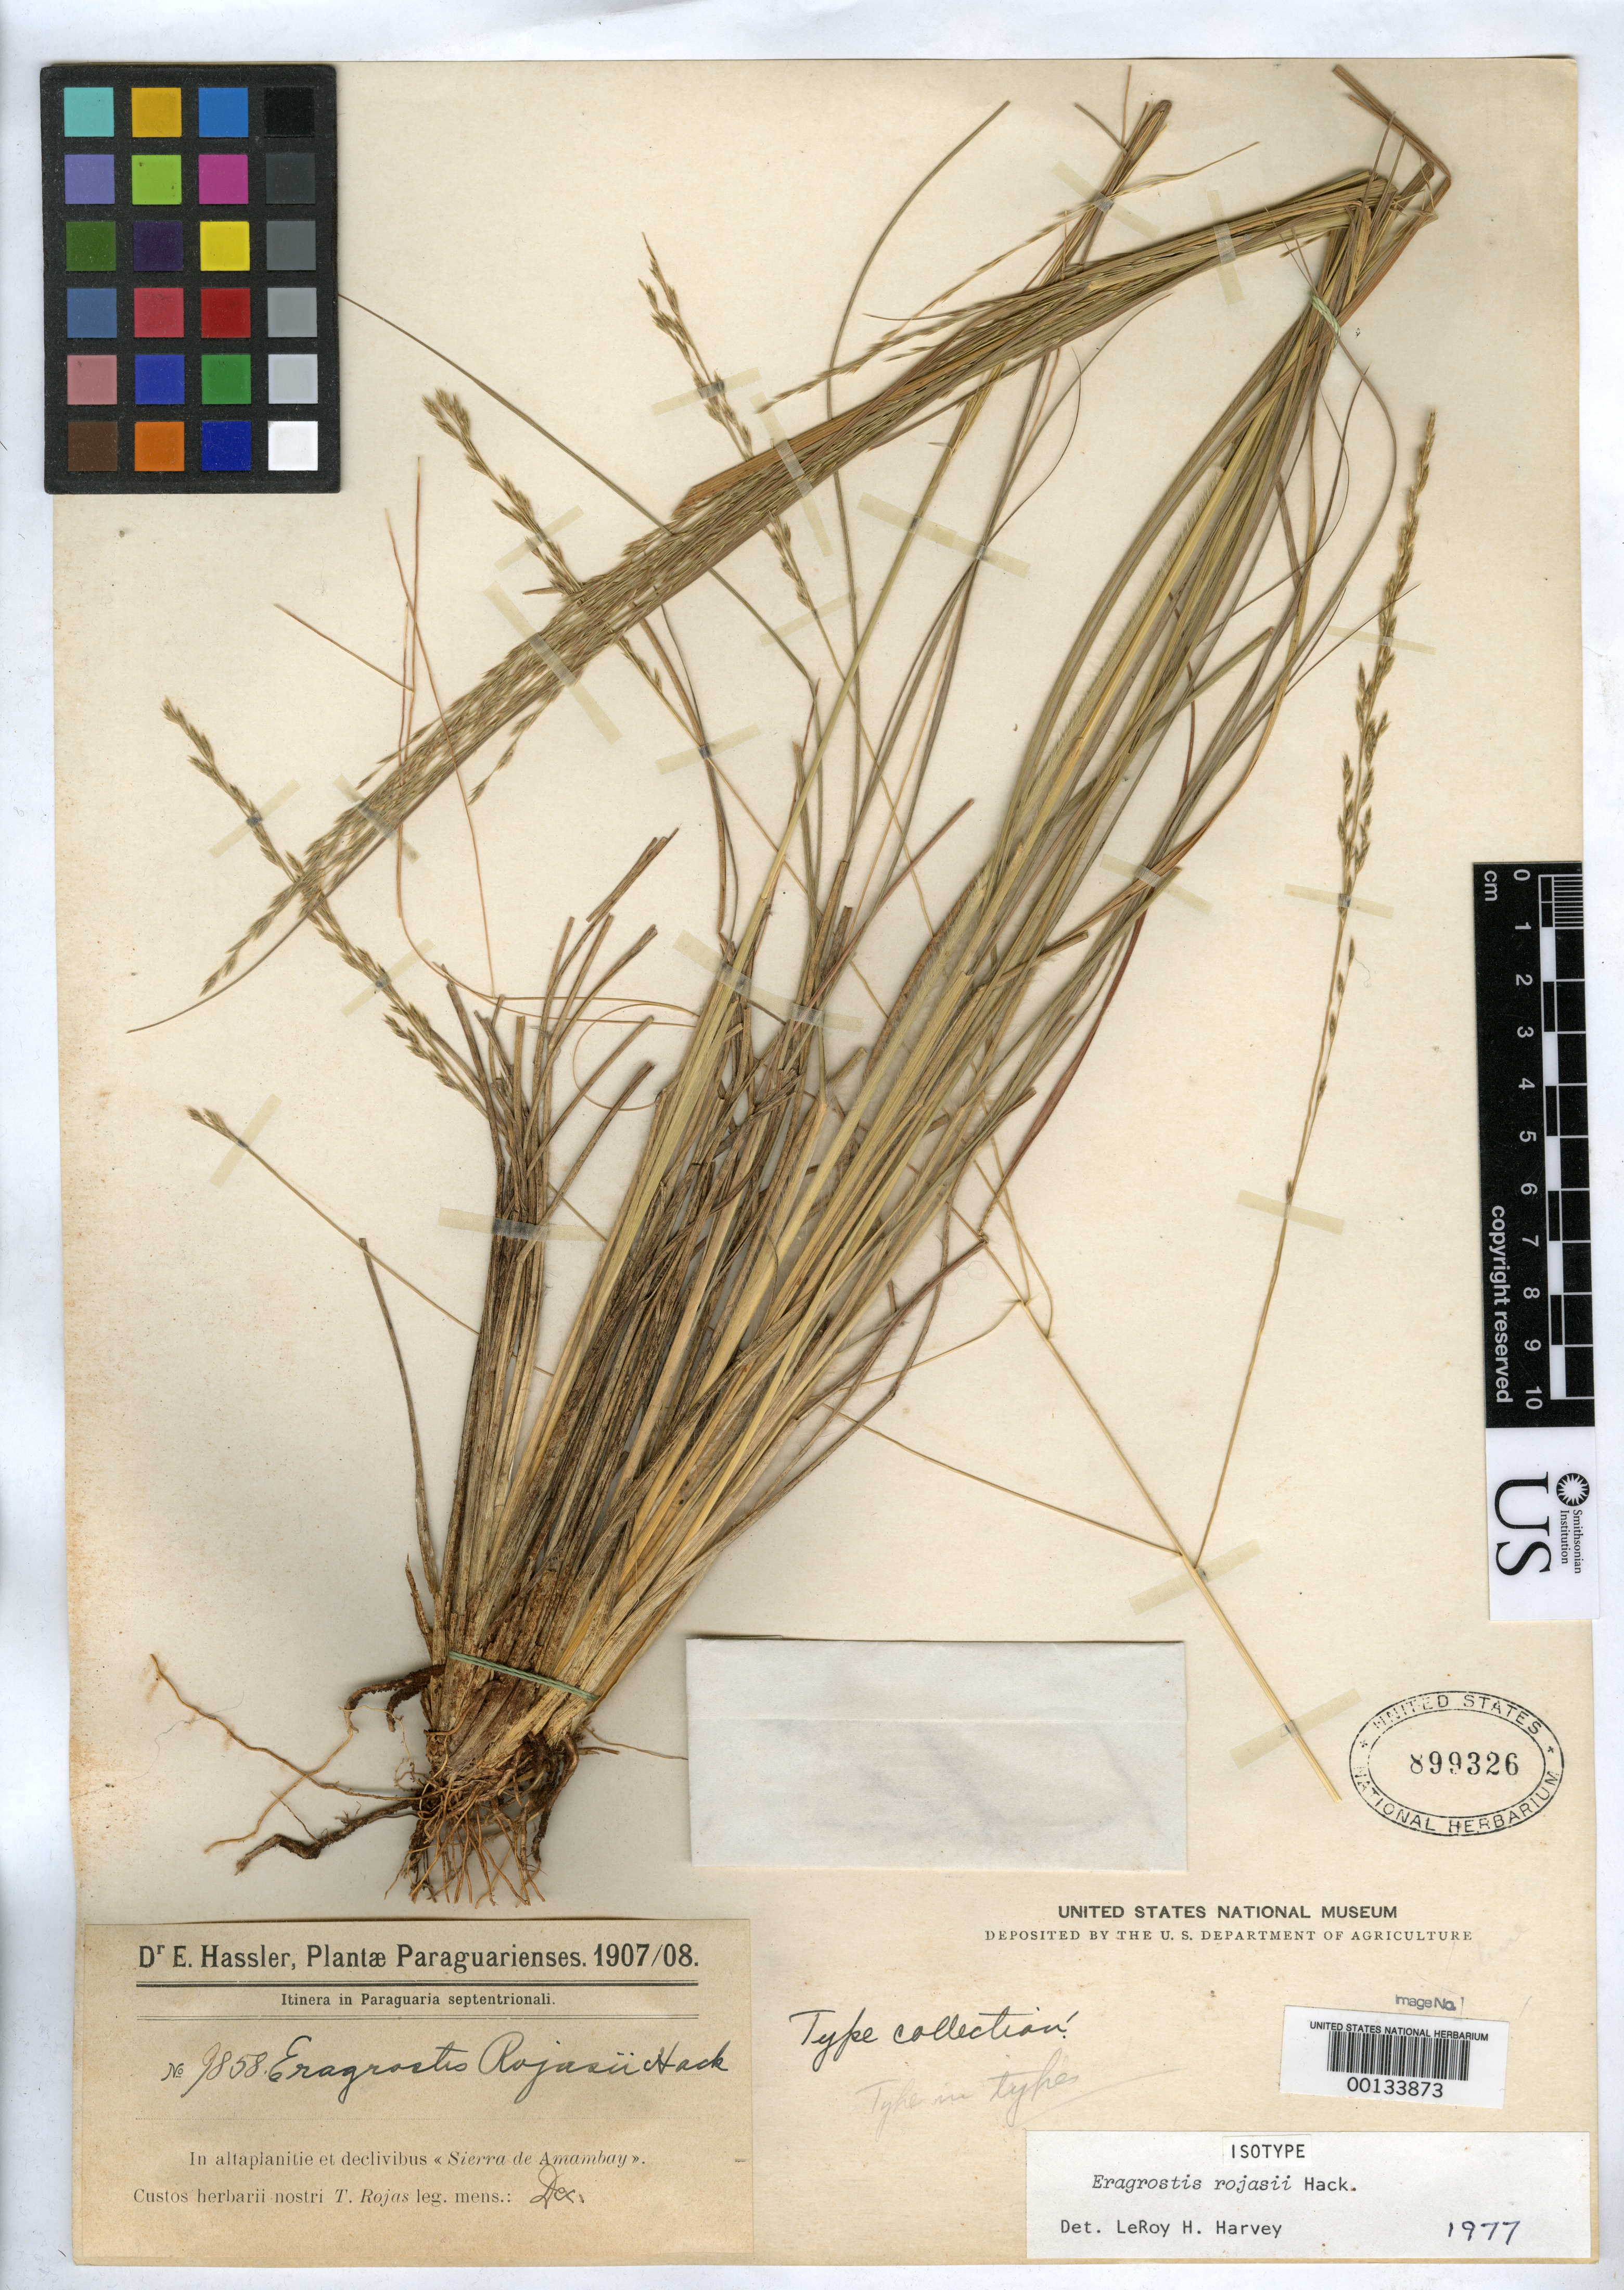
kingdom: Plantae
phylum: Tracheophyta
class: Liliopsida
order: Poales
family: Poaceae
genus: Eragrostis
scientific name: Eragrostis rojasii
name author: Hack.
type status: Isotype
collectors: T. Rojas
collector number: Hassler 9858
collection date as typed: Dec 1908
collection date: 1908-12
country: Paraguay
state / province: Amambay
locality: Sierra de Amambay, in campis Siccis Punta Pora.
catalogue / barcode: US 899326